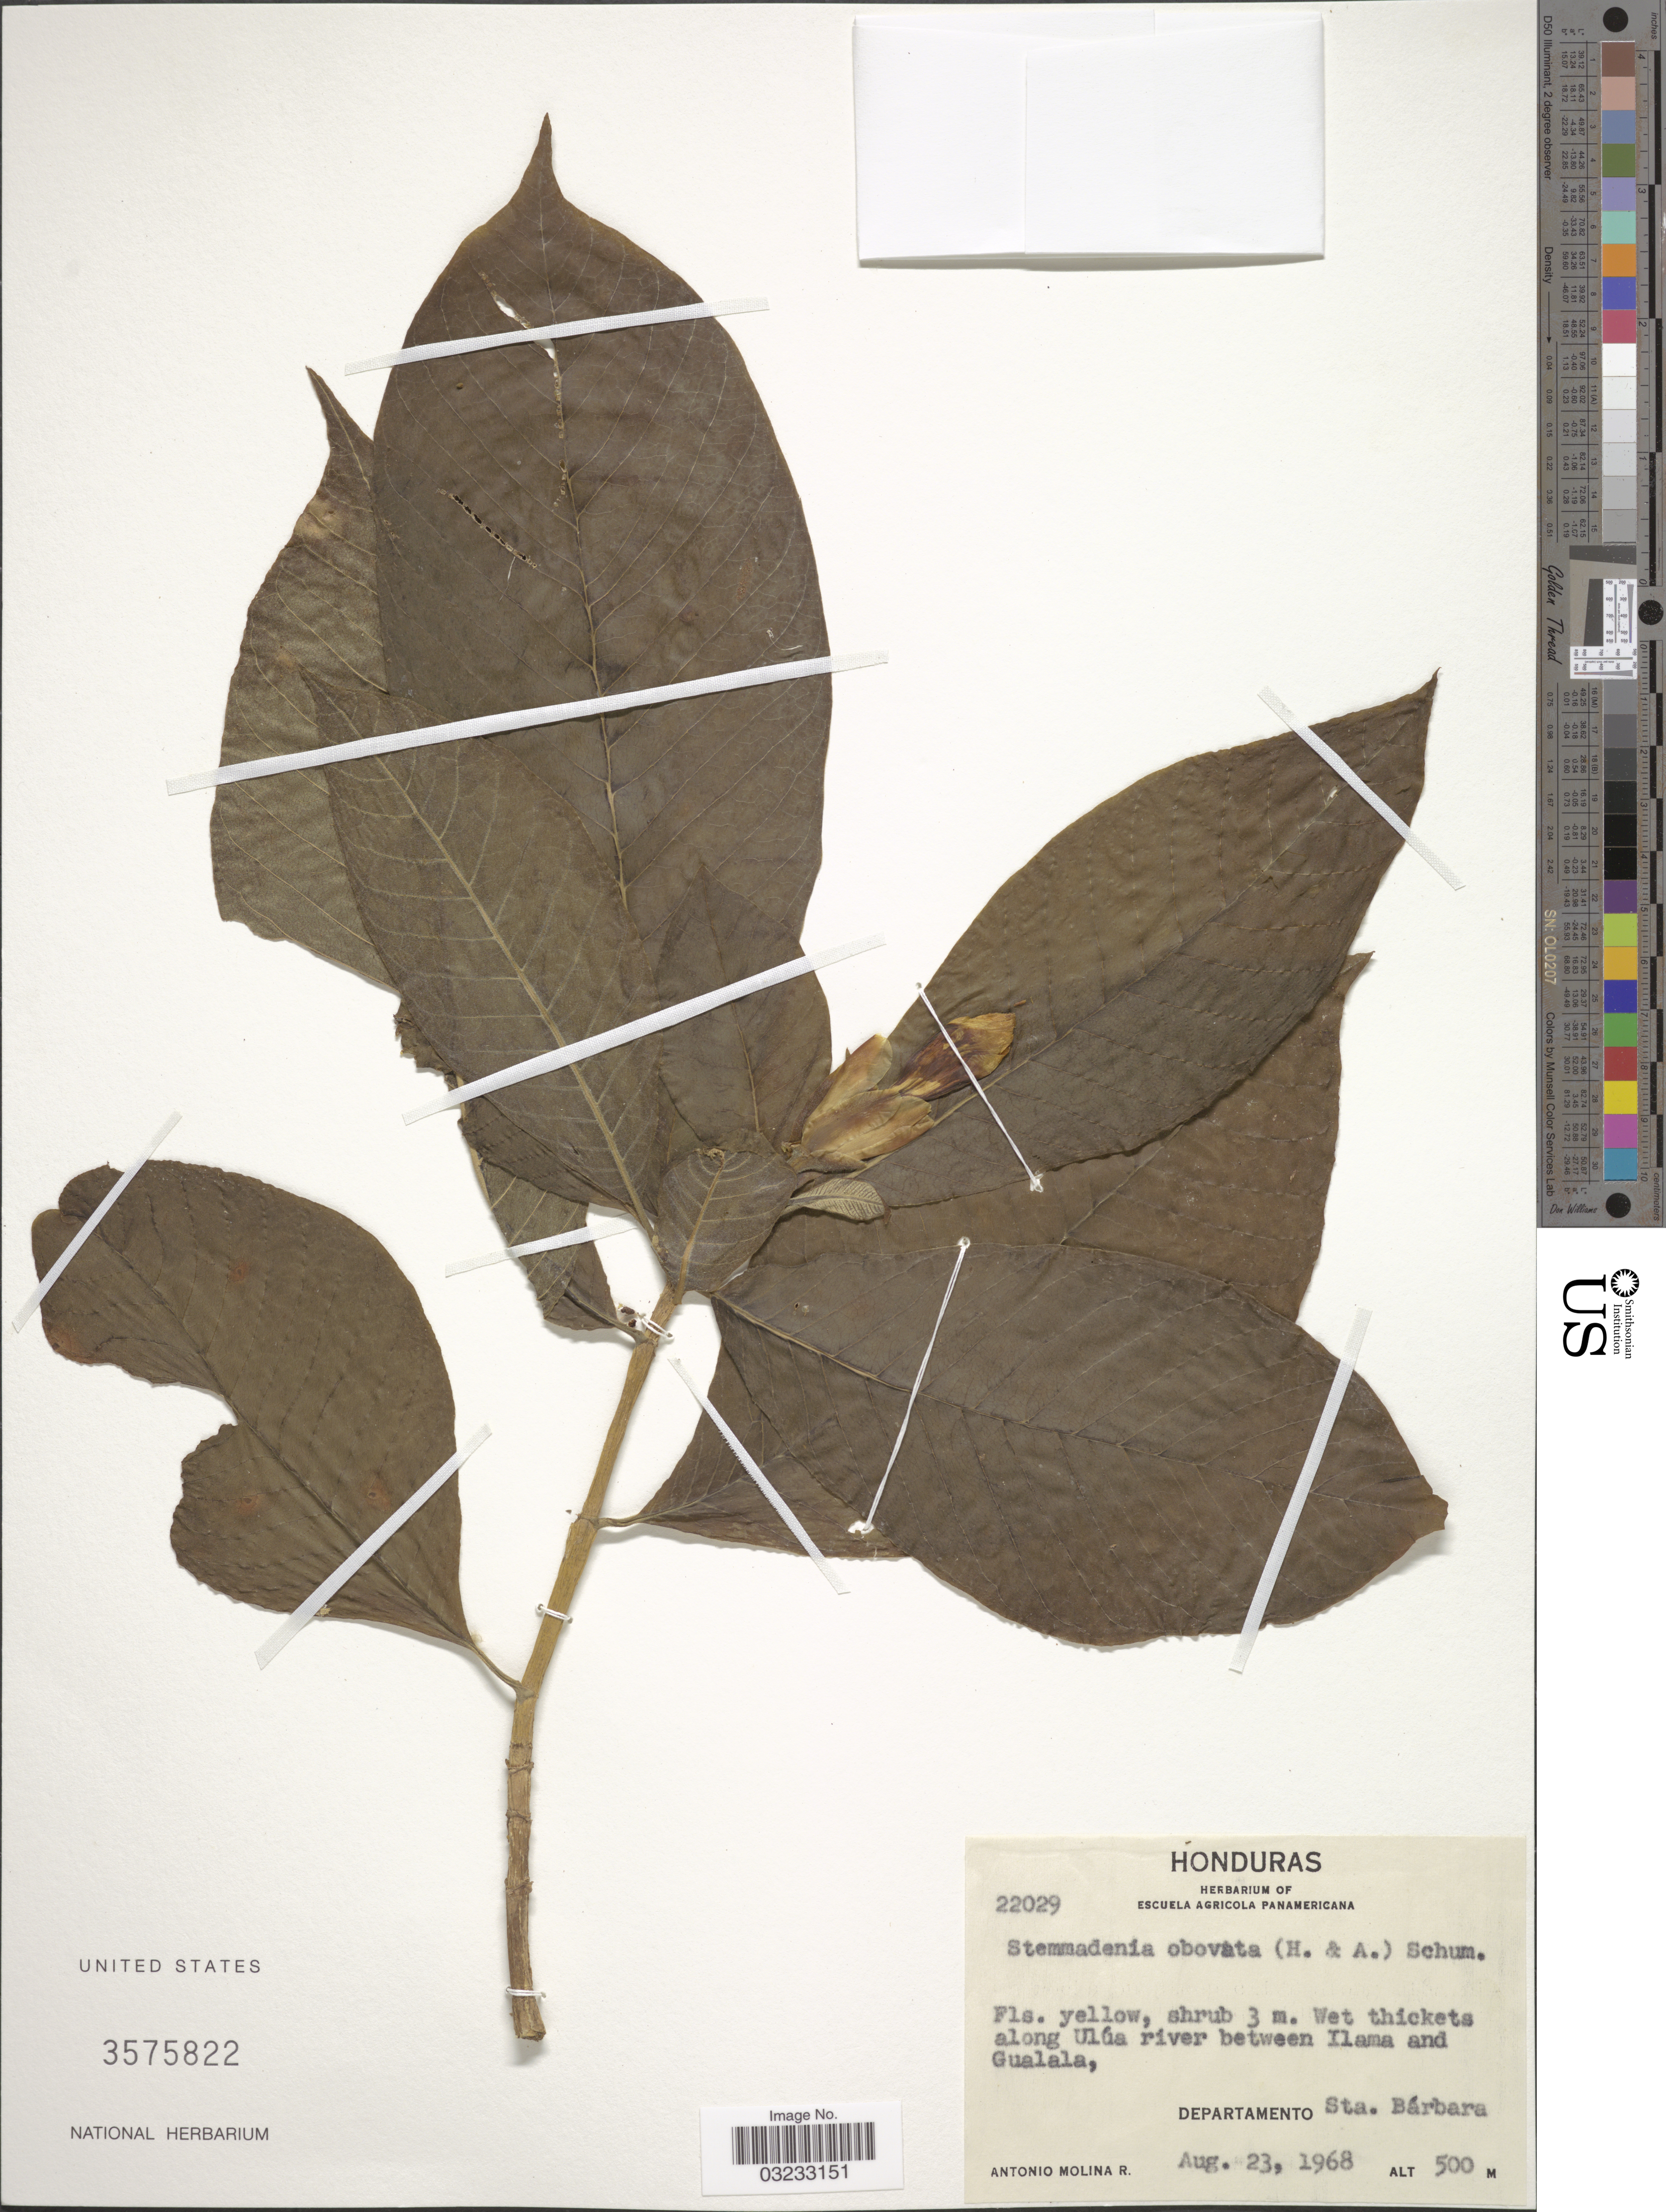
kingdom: Plantae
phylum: Tracheophyta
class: Magnoliopsida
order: Gentianales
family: Apocynaceae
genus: Stemmadenia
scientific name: Stemmadenia obovata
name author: (Hook. & Arn.) K. Schum.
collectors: A. Molina R.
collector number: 22029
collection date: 1968-08-23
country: Honduras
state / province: Santa Bárbara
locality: Along Ulúa river between Ilama and Gualala, Departamento Sta. Bárbara.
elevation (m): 500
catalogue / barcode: US 3575822